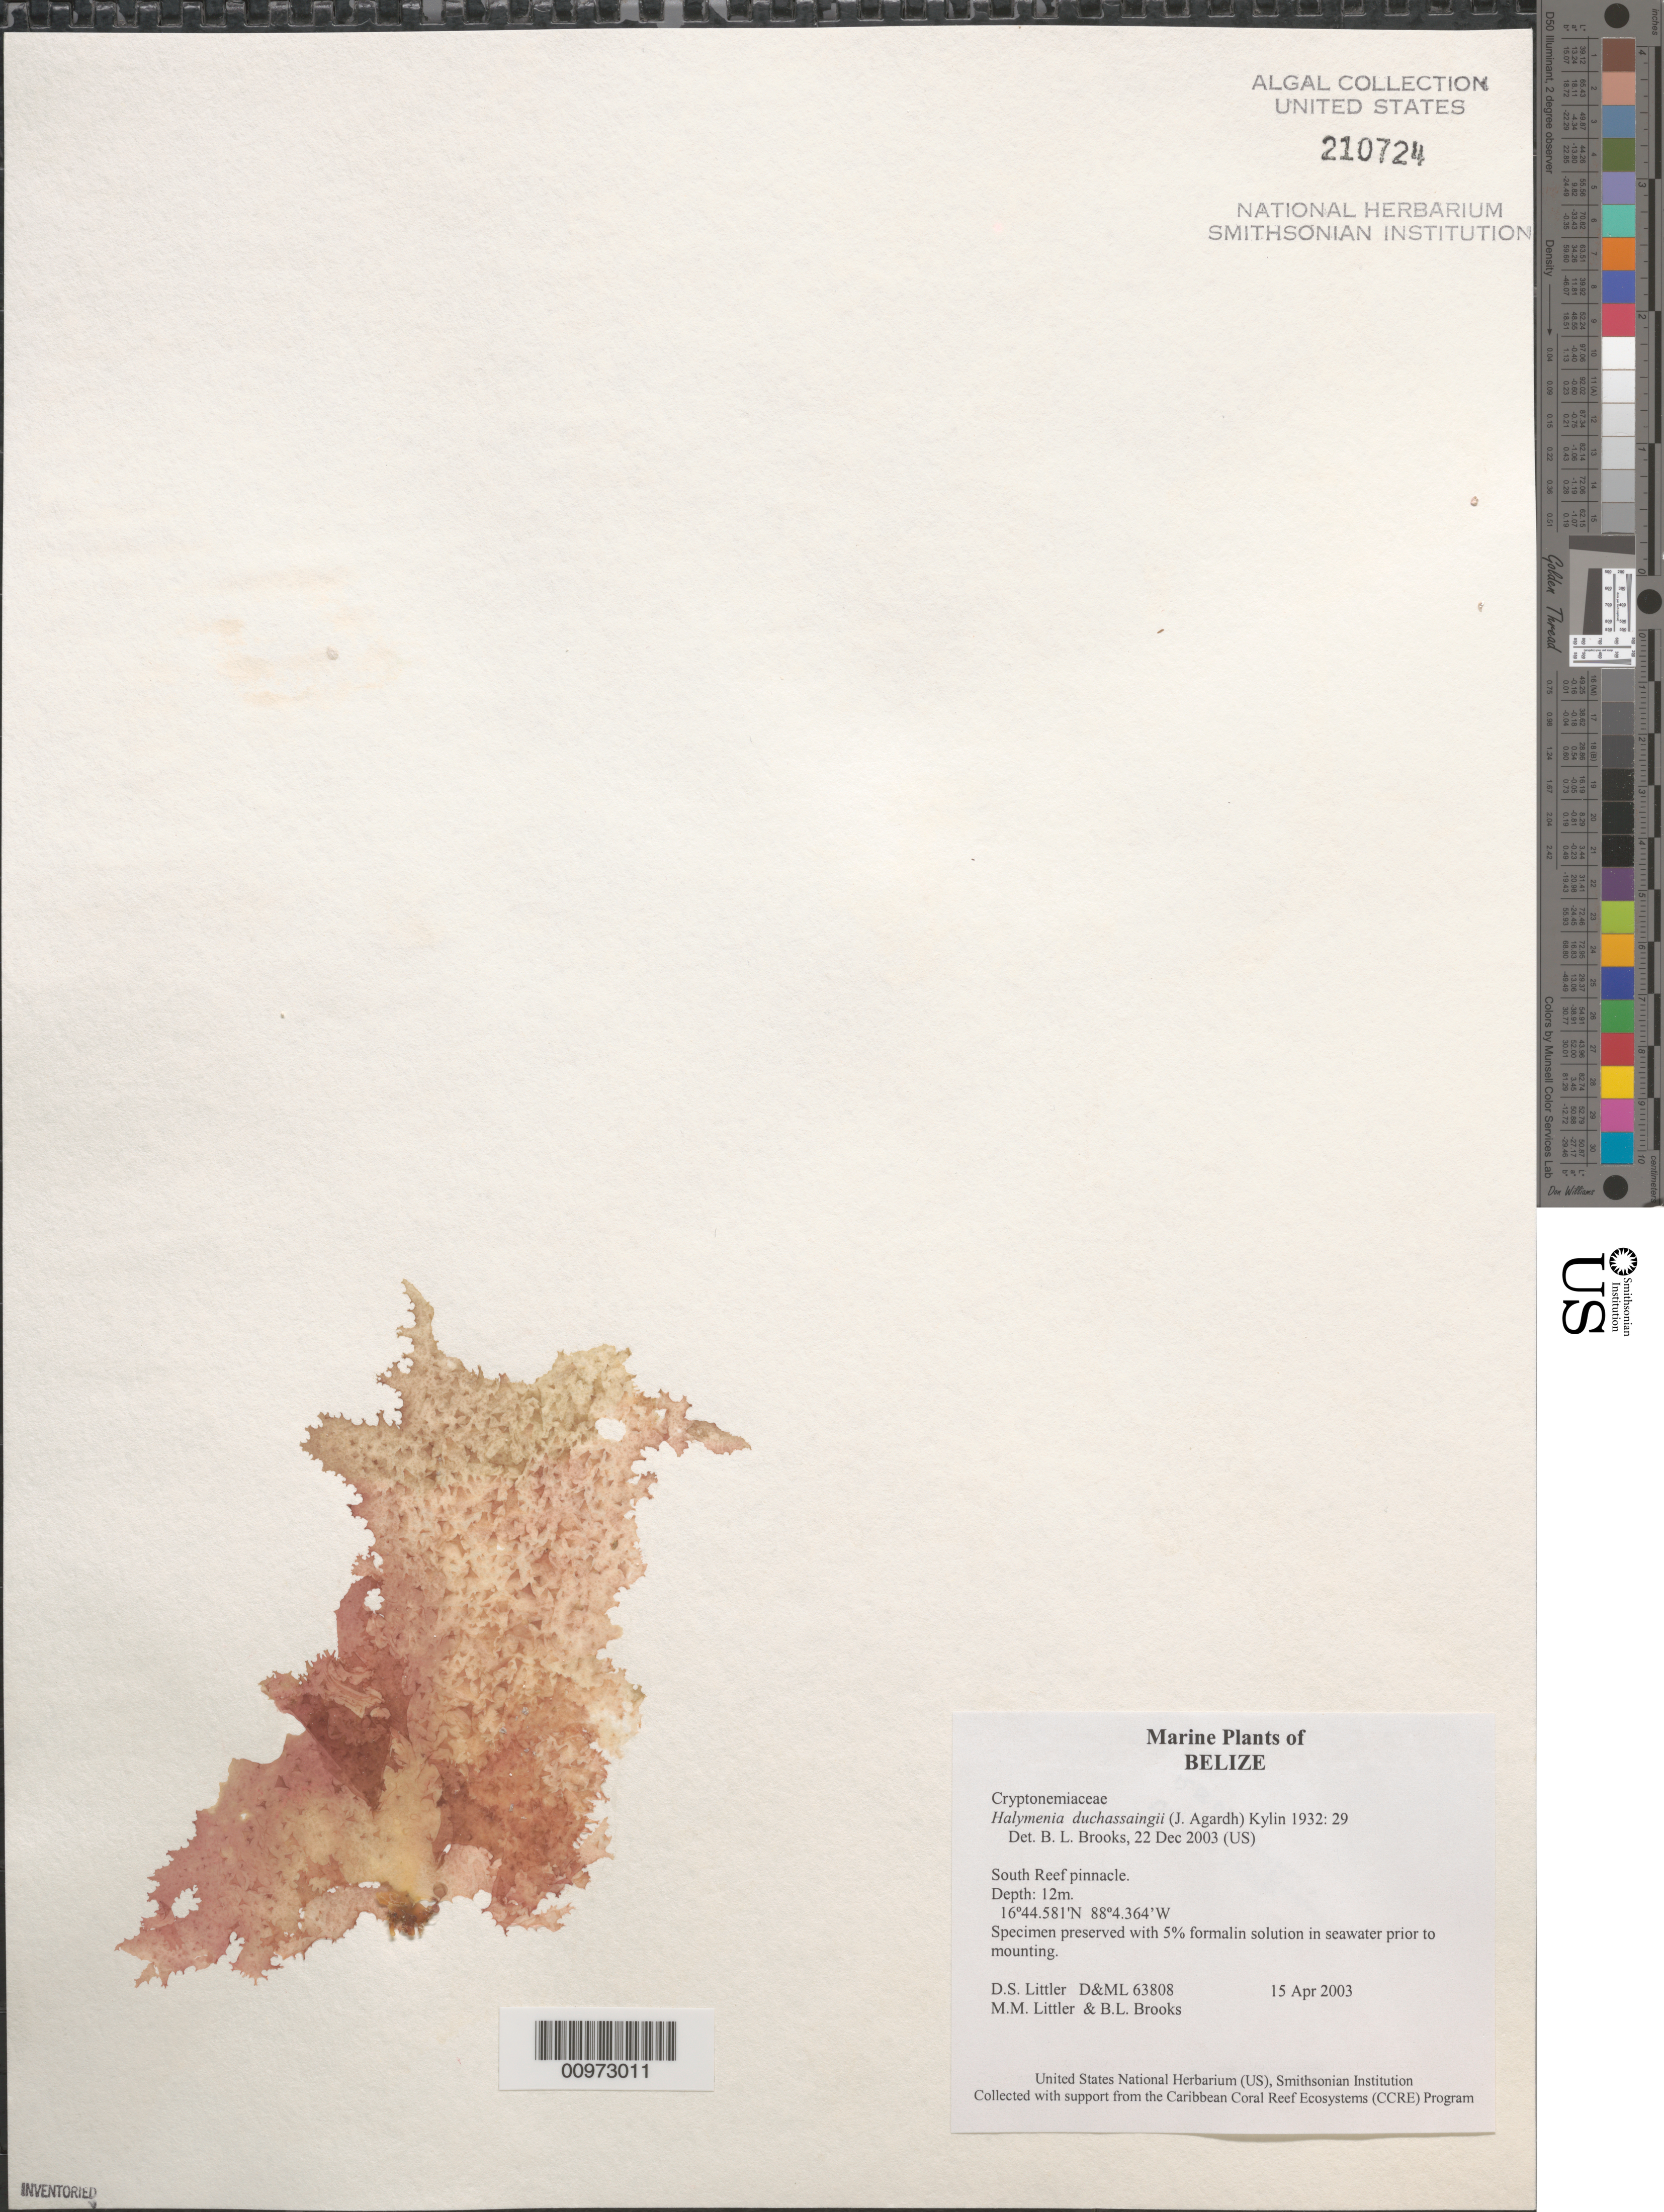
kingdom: Plantae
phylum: Rhodophyta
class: Florideophyceae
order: Halymeniales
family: Halymeniaceae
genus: Halymenia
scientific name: Halymenia duchassaignii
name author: (J. Agardh) Kylin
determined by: Brooks, B. L., (BOT), Smithsonian Institution - National Museum of Natural History (UNITED STATES)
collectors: D. S. Littler, M. M. Littler & B. Brooks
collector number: D&ML 63808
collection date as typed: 15 Apr 2003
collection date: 2003-04-15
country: Belize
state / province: Stann Creek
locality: South Reef pinnacle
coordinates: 16 44.581'N, 88 4.364'W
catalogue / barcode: US 210724